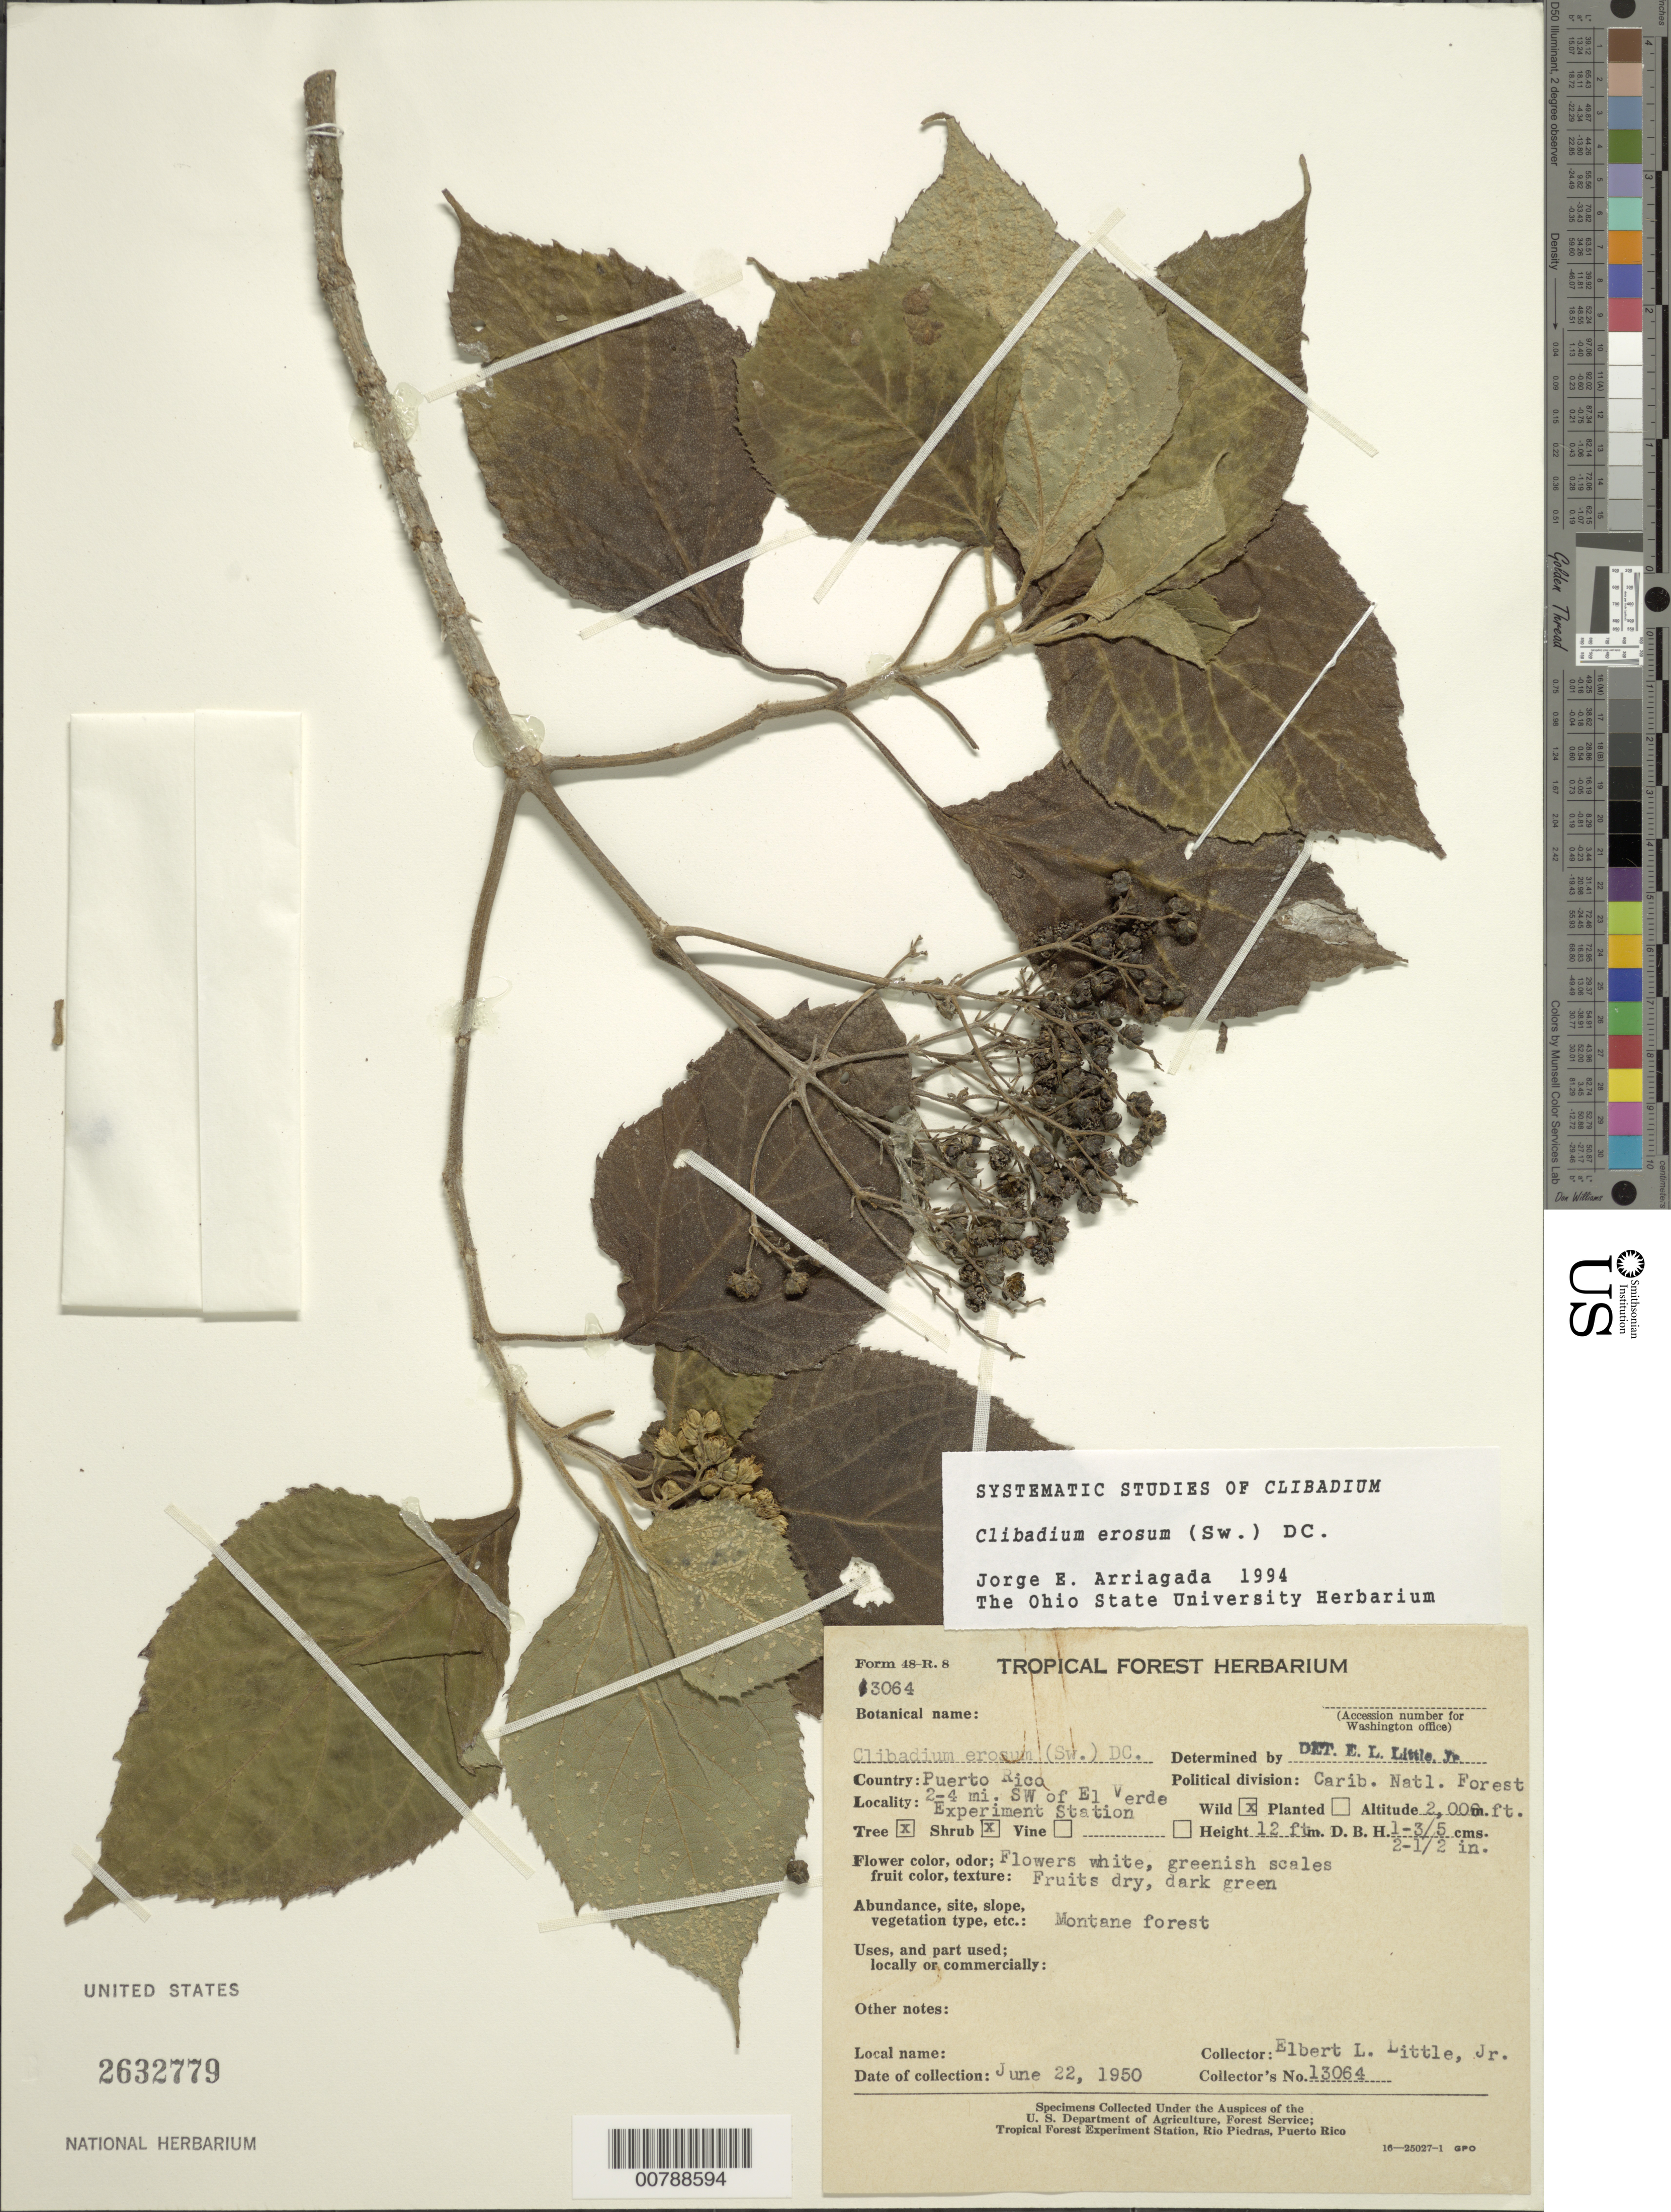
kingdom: Plantae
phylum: Tracheophyta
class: Magnoliopsida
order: Asterales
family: Asteraceae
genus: Clibadium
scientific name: Clibadium erosum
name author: (Sw.) DC.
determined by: Arriagada, J. E.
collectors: E. L. Little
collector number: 13064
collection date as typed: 22 Jun 1950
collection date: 1950-06-22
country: Puerto Rico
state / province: Río Grande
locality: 2-4 mi SW of El Verde Experiment Station; Caribbean National Forest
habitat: Montane forest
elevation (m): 610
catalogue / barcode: US 2632779